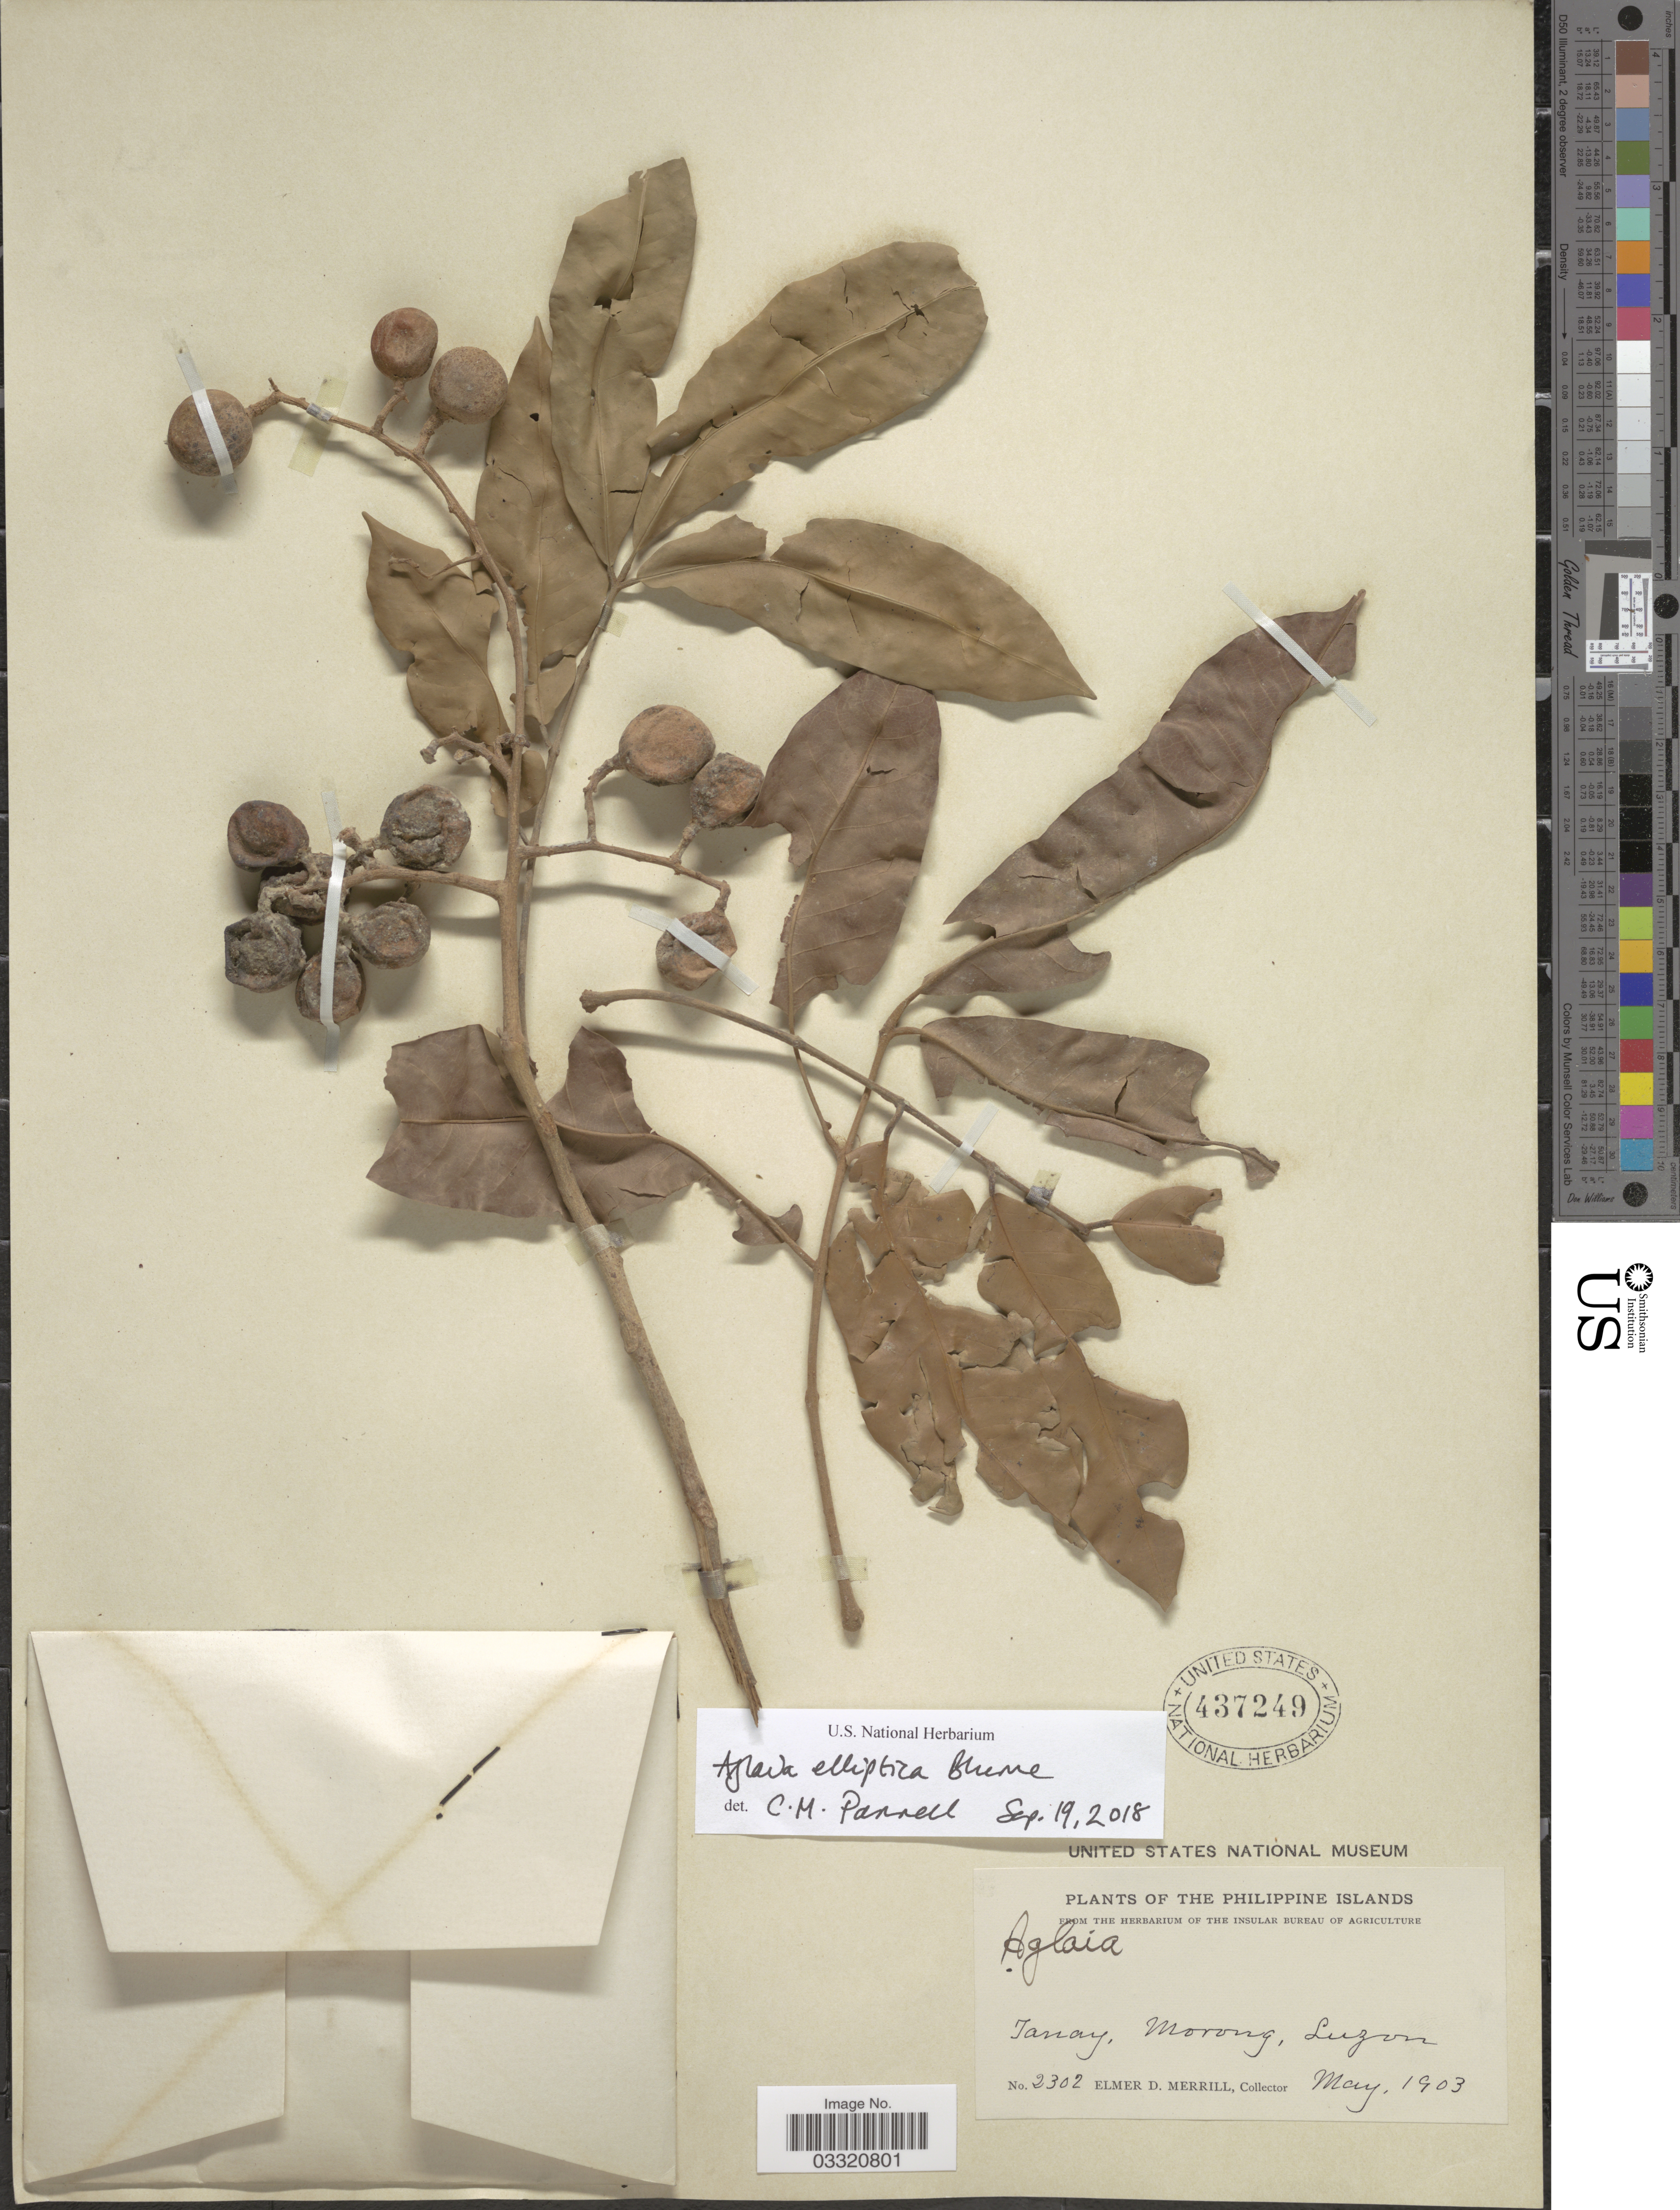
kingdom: Plantae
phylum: Tracheophyta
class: Magnoliopsida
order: Sapindales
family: Meliaceae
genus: Aglaia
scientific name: Aglaia elliptica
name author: Blume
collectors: E. D. Merrill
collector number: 2302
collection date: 1903-05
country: Philippines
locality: Tanay, Morong, Luzon.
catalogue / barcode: US 437249